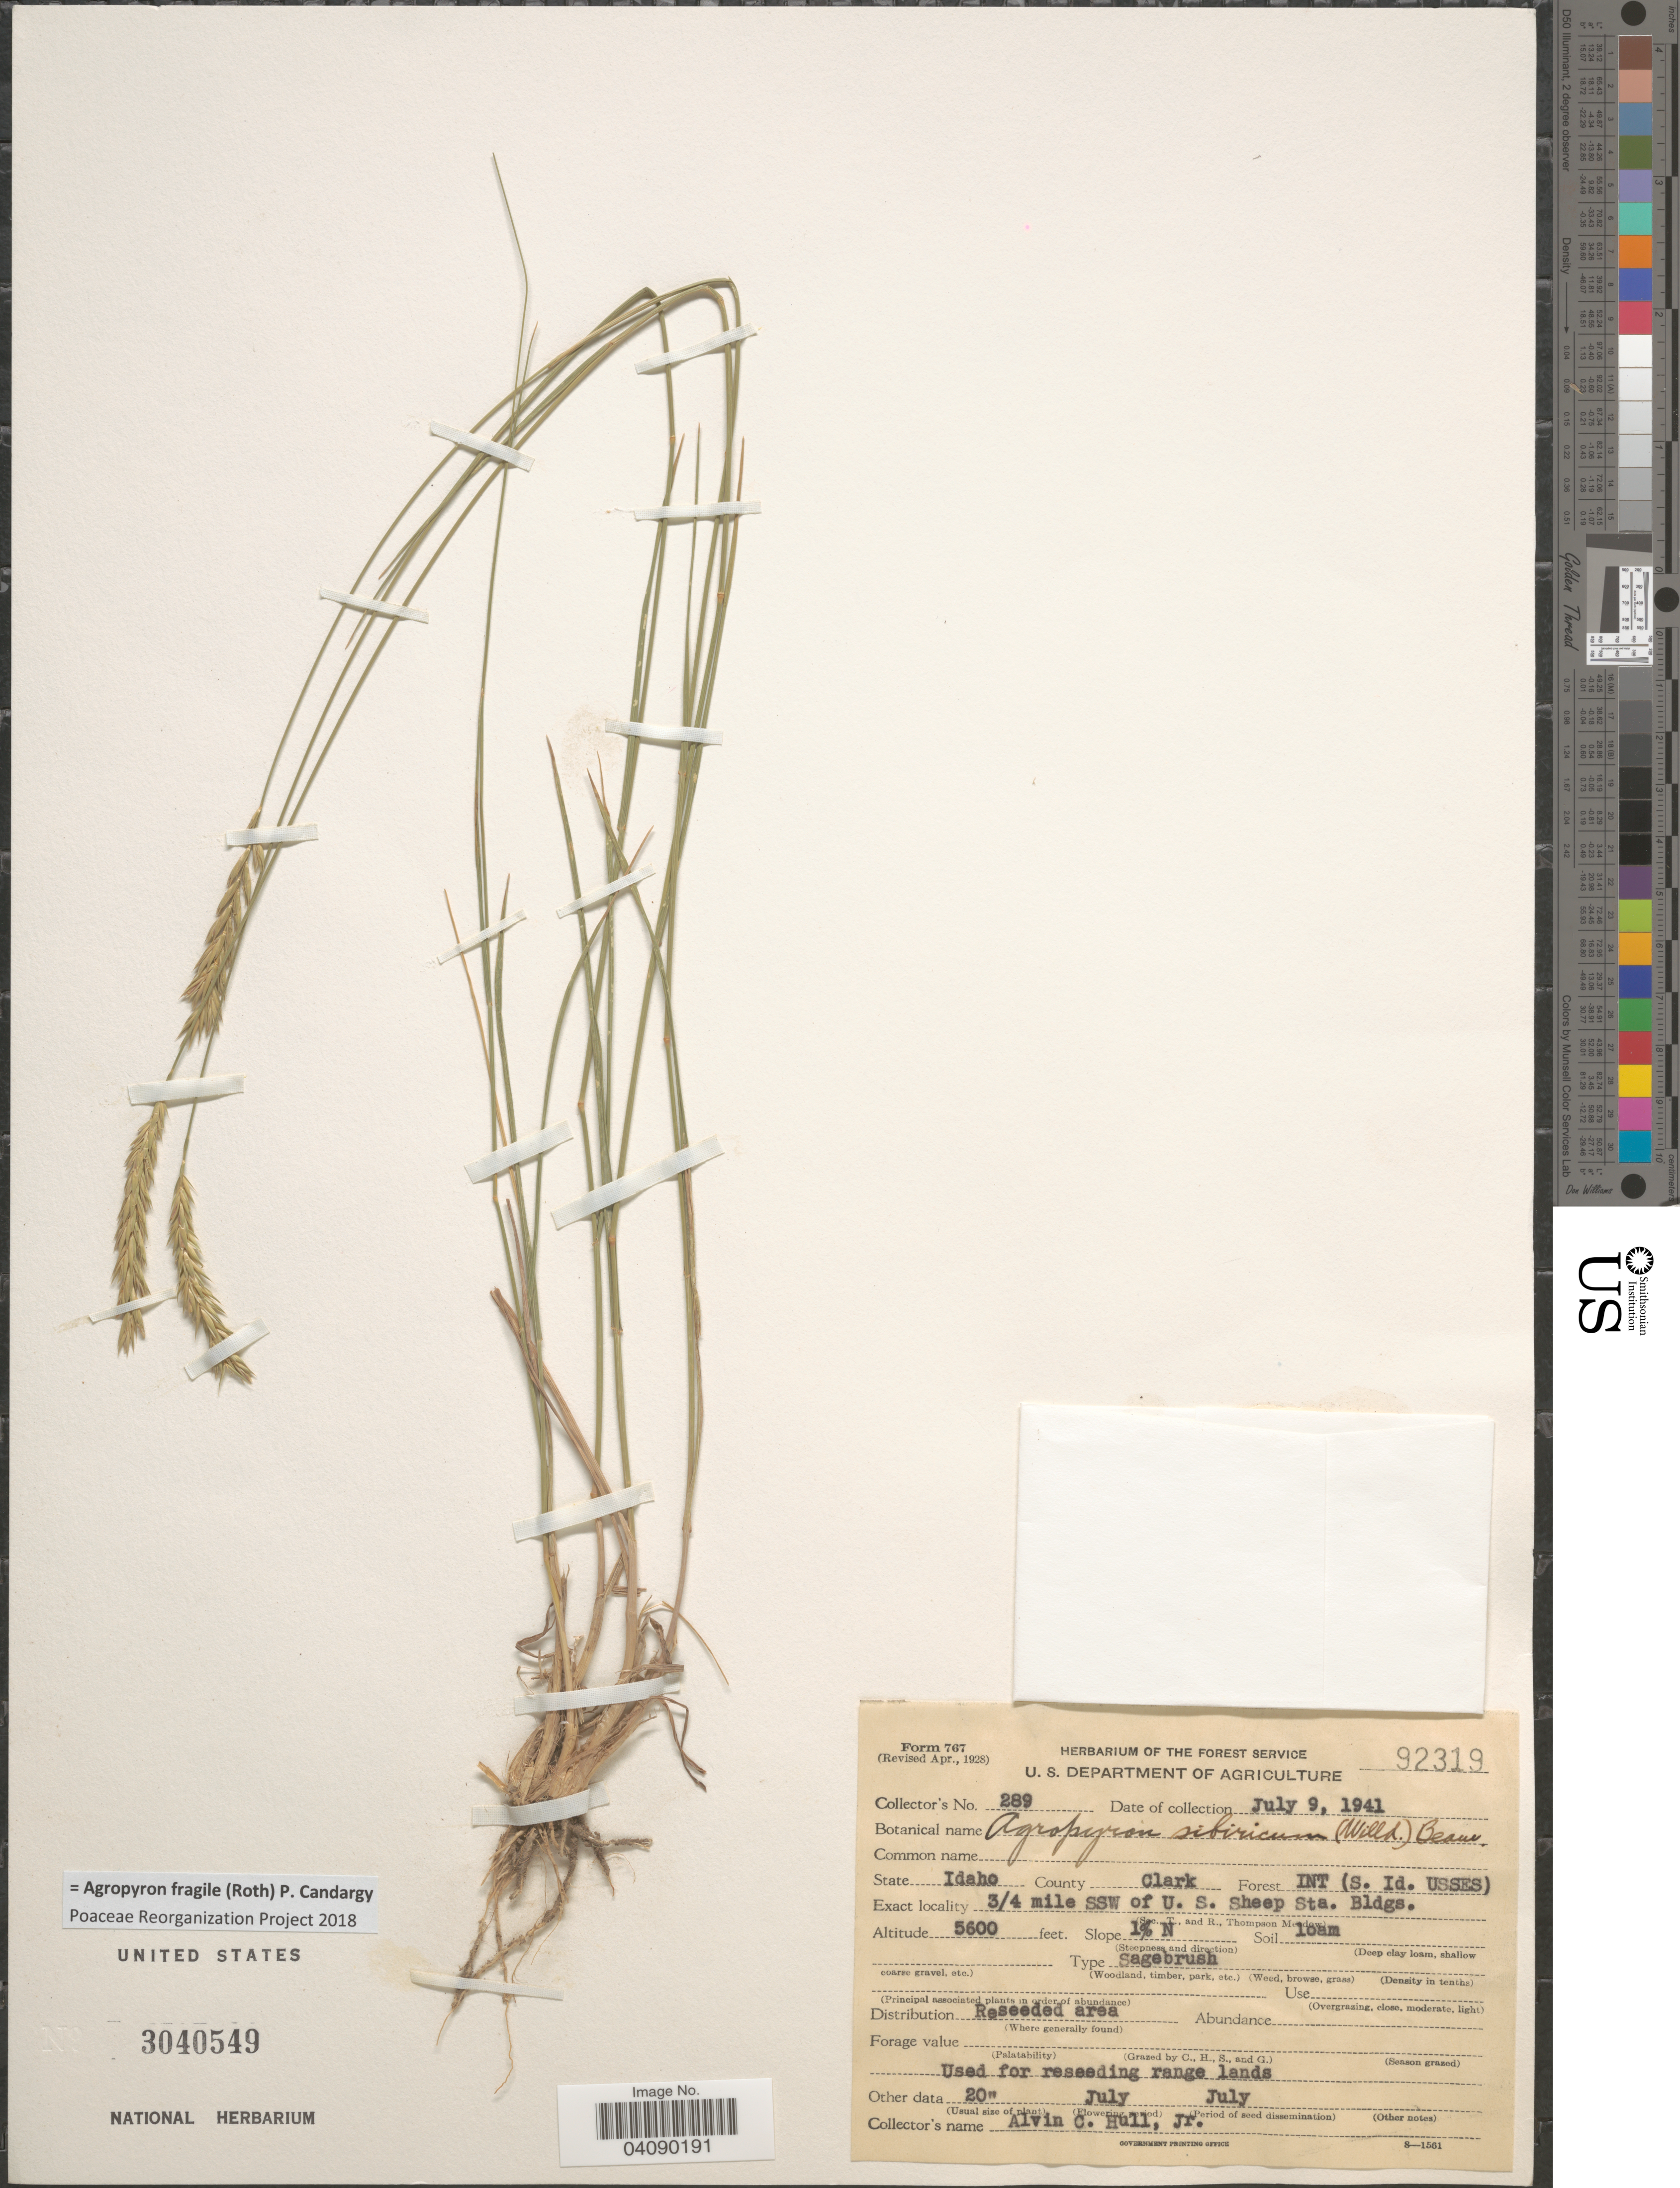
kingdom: Plantae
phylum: Tracheophyta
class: Liliopsida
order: Poales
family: Poaceae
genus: Agropyron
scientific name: Agropyron fragile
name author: (Roth) Candargy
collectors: A. Hull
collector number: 289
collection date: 1941-07-09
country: United States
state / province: Idaho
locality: County Clark. Forest INT (S. Id. Usses). ¾ mile SSW of U. S. Sheep Sta. Bldgs.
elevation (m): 1707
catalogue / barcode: US 3040549